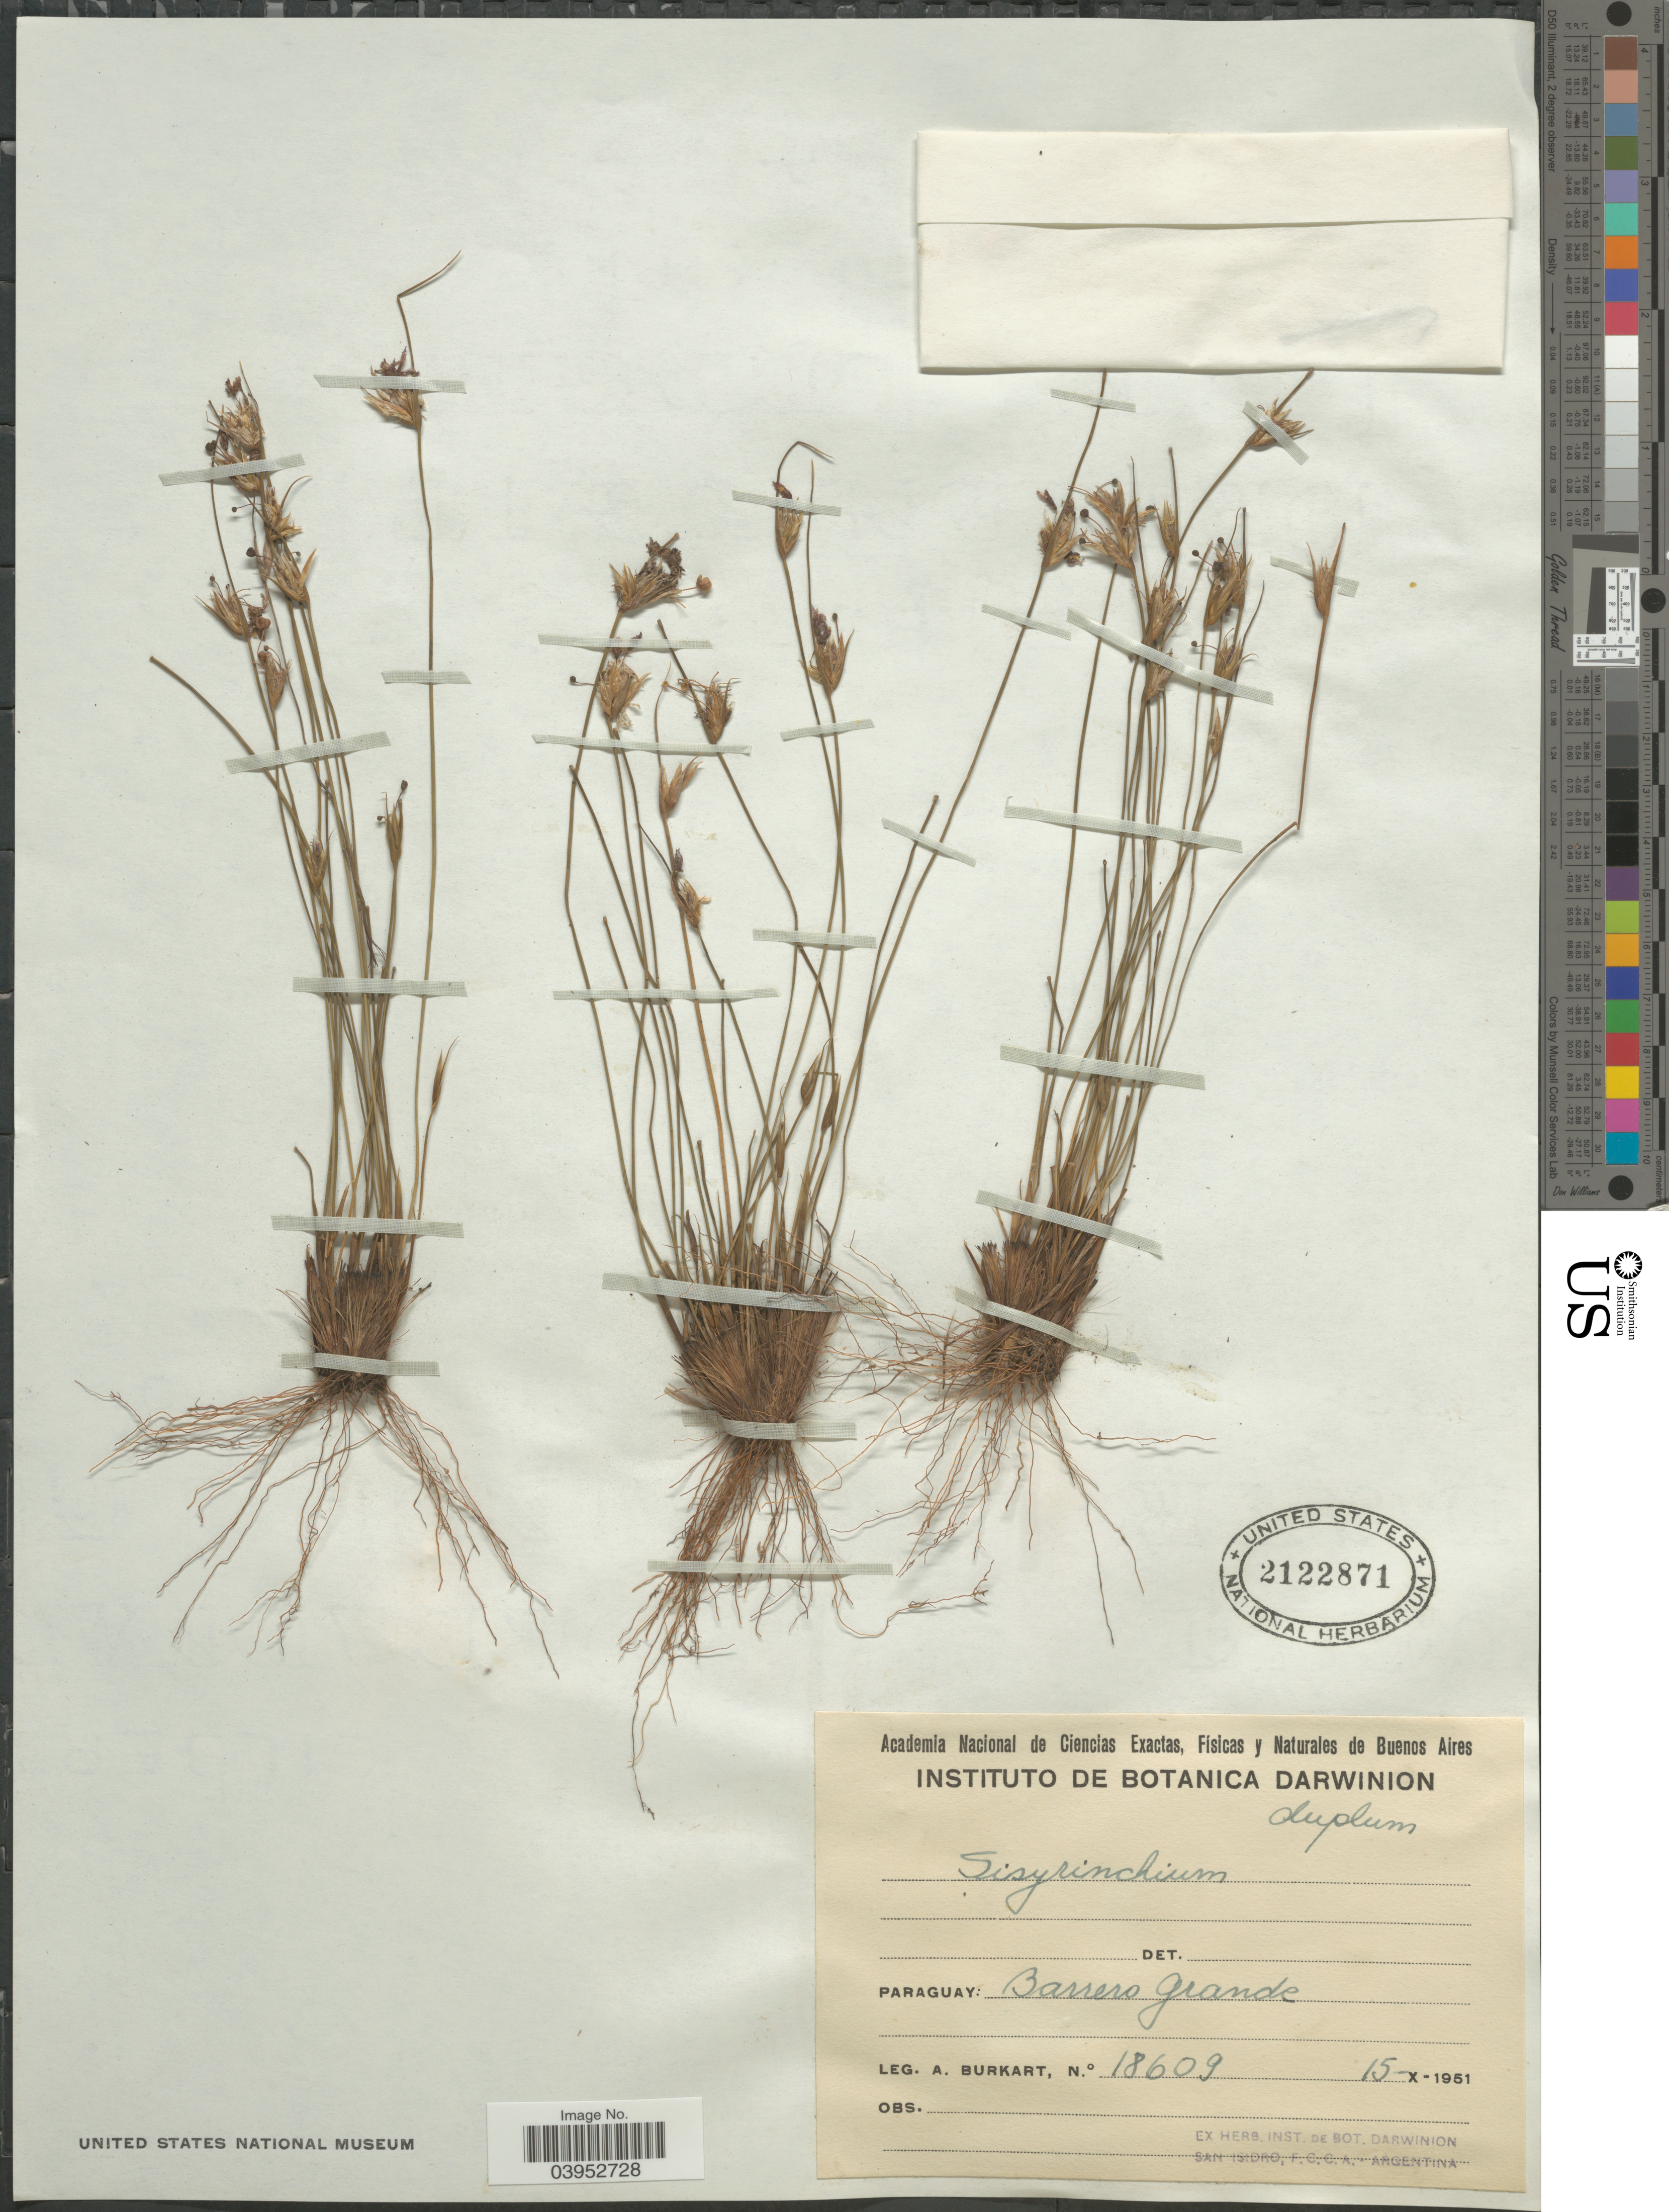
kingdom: Plantae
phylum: Tracheophyta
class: Liliopsida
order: Asparagales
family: Iridaceae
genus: Sisyrinchium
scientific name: Sisyrinchium sp.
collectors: A. E. Burkart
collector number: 18609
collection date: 1951-10-15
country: Paraguay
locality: Barrero Grande.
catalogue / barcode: US 2122871